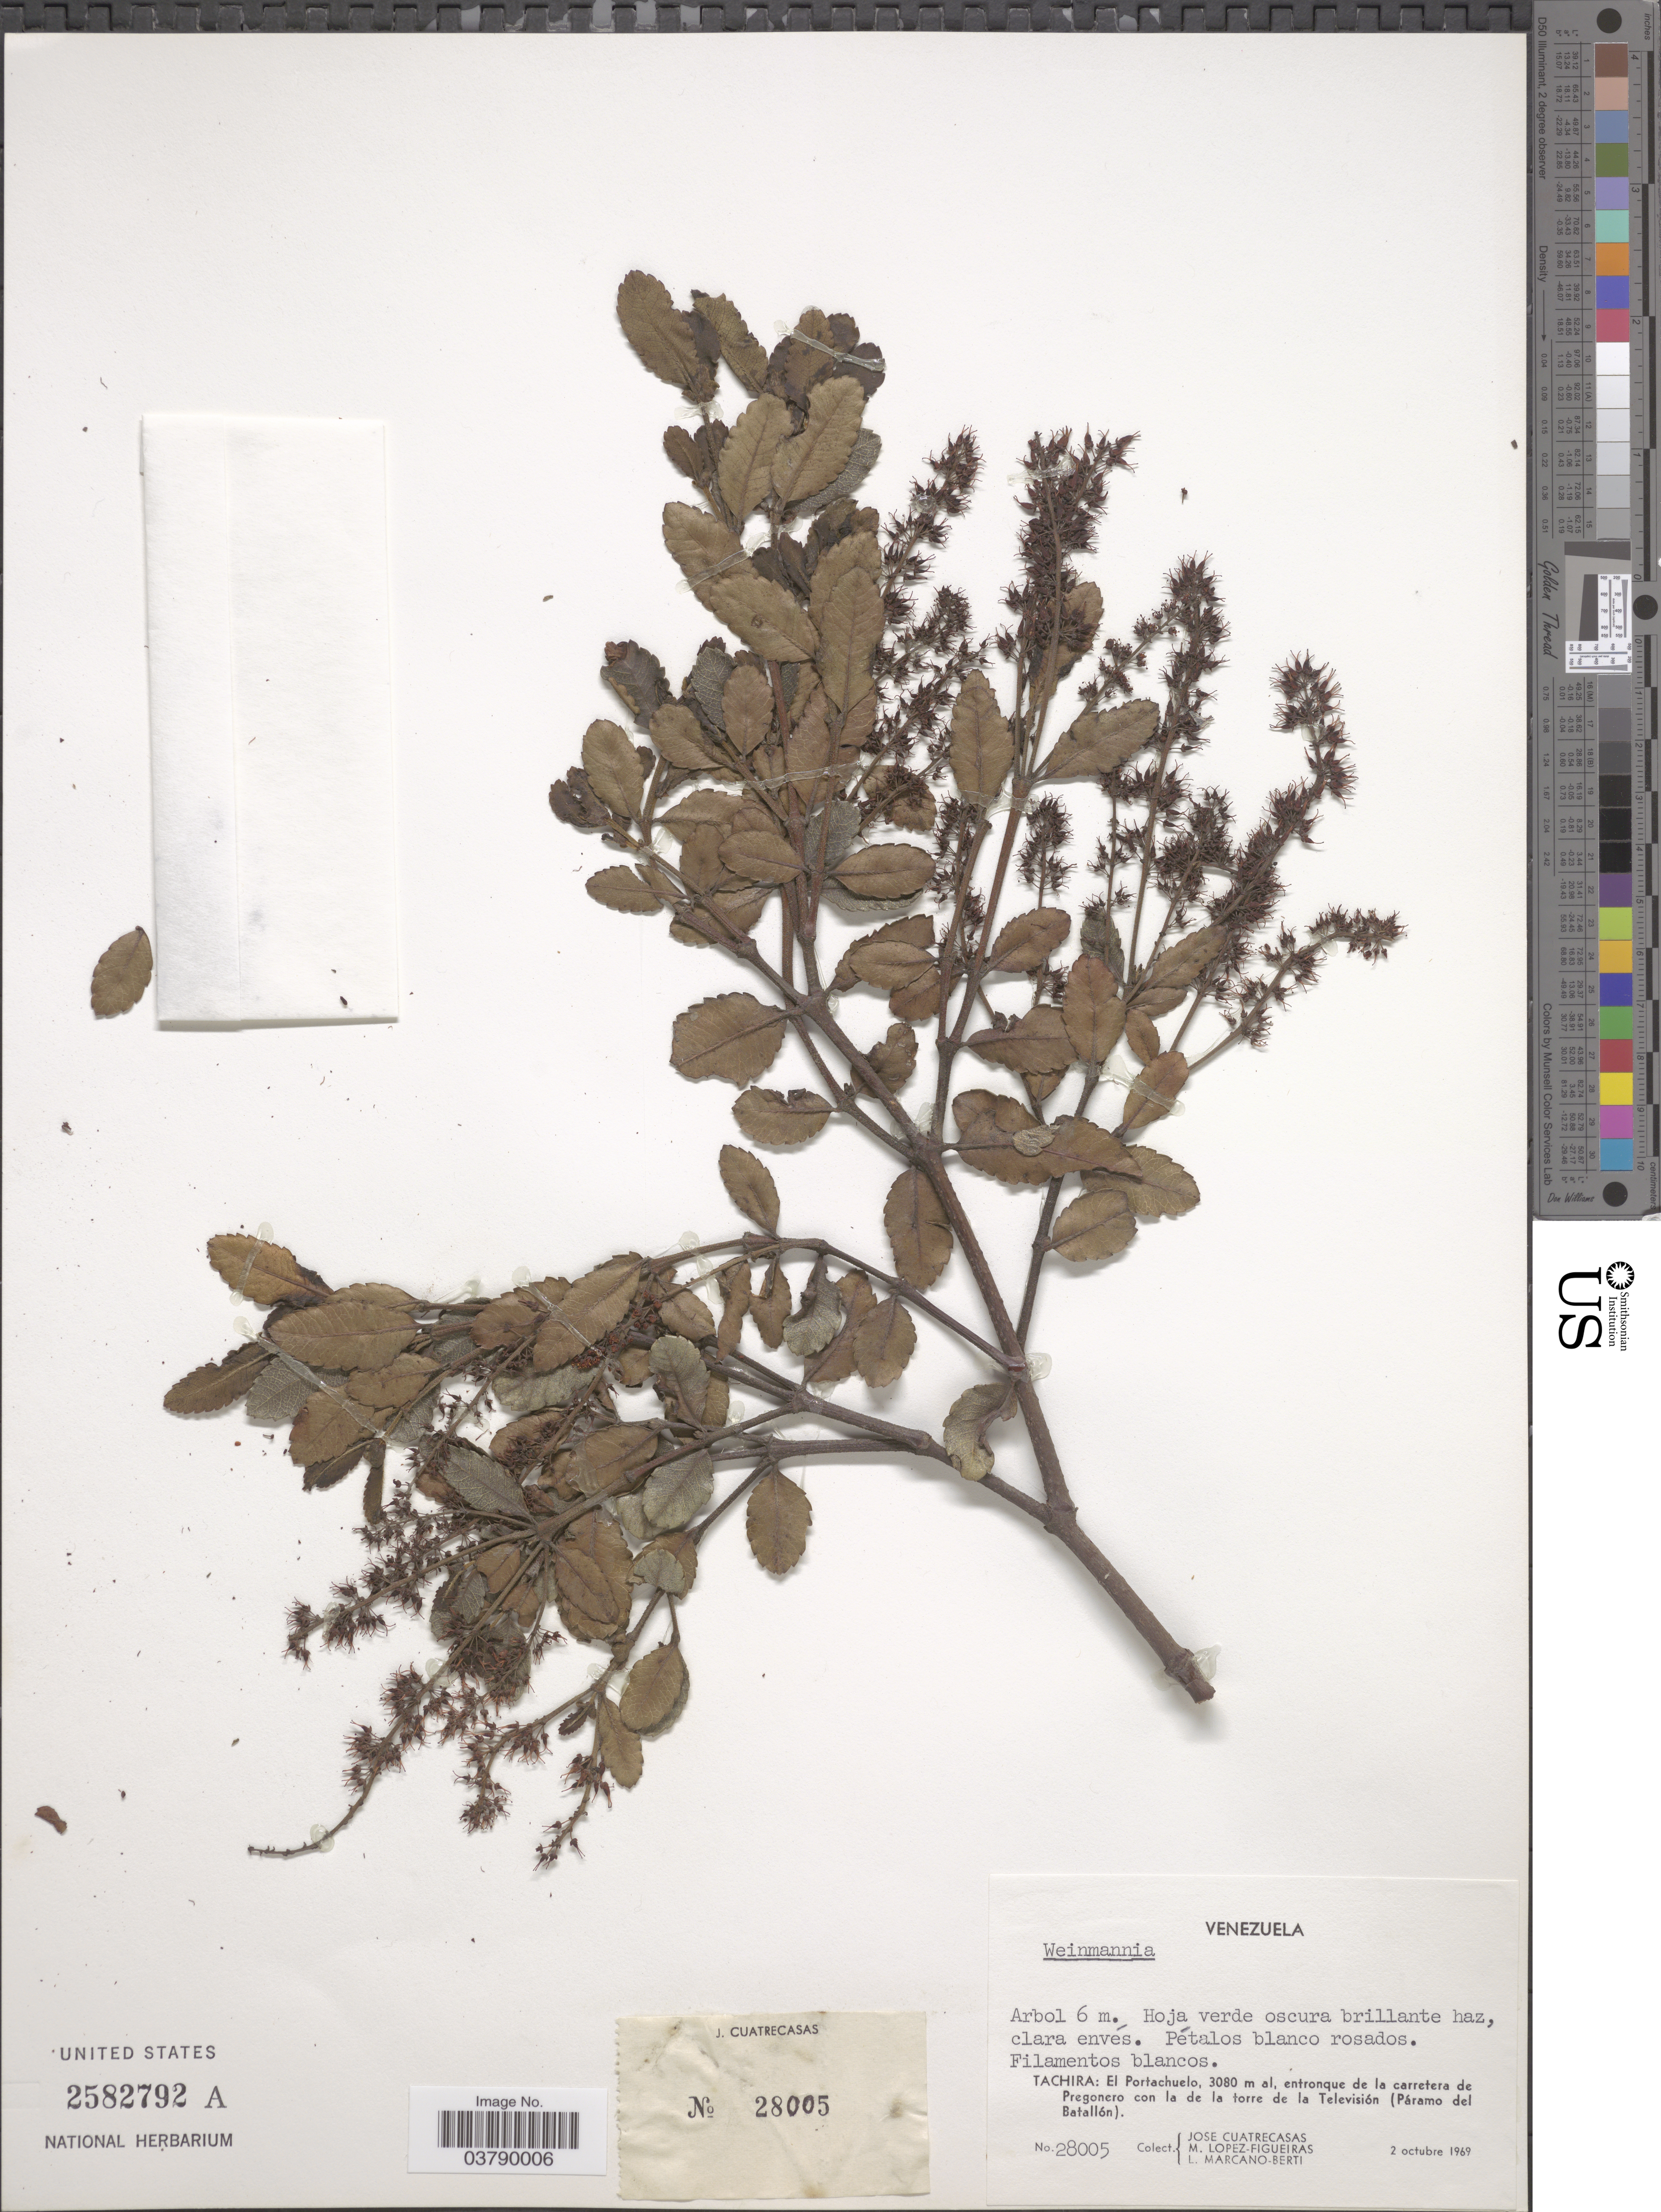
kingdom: Plantae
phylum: Tracheophyta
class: Magnoliopsida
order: Oxalidales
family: Cunoniaceae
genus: Weinmannia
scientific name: Weinmannia sp.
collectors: J. Cuatrecasas, M. López Figueiras & L. Marcano-Berti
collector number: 28005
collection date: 1969-10-02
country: Venezuela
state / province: Tachira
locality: El Portachuelo, entronque de la carretera de Pregonero con la de la torre de la Telivisión (Páramo del Batallón).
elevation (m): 3080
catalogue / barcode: US 2582792A